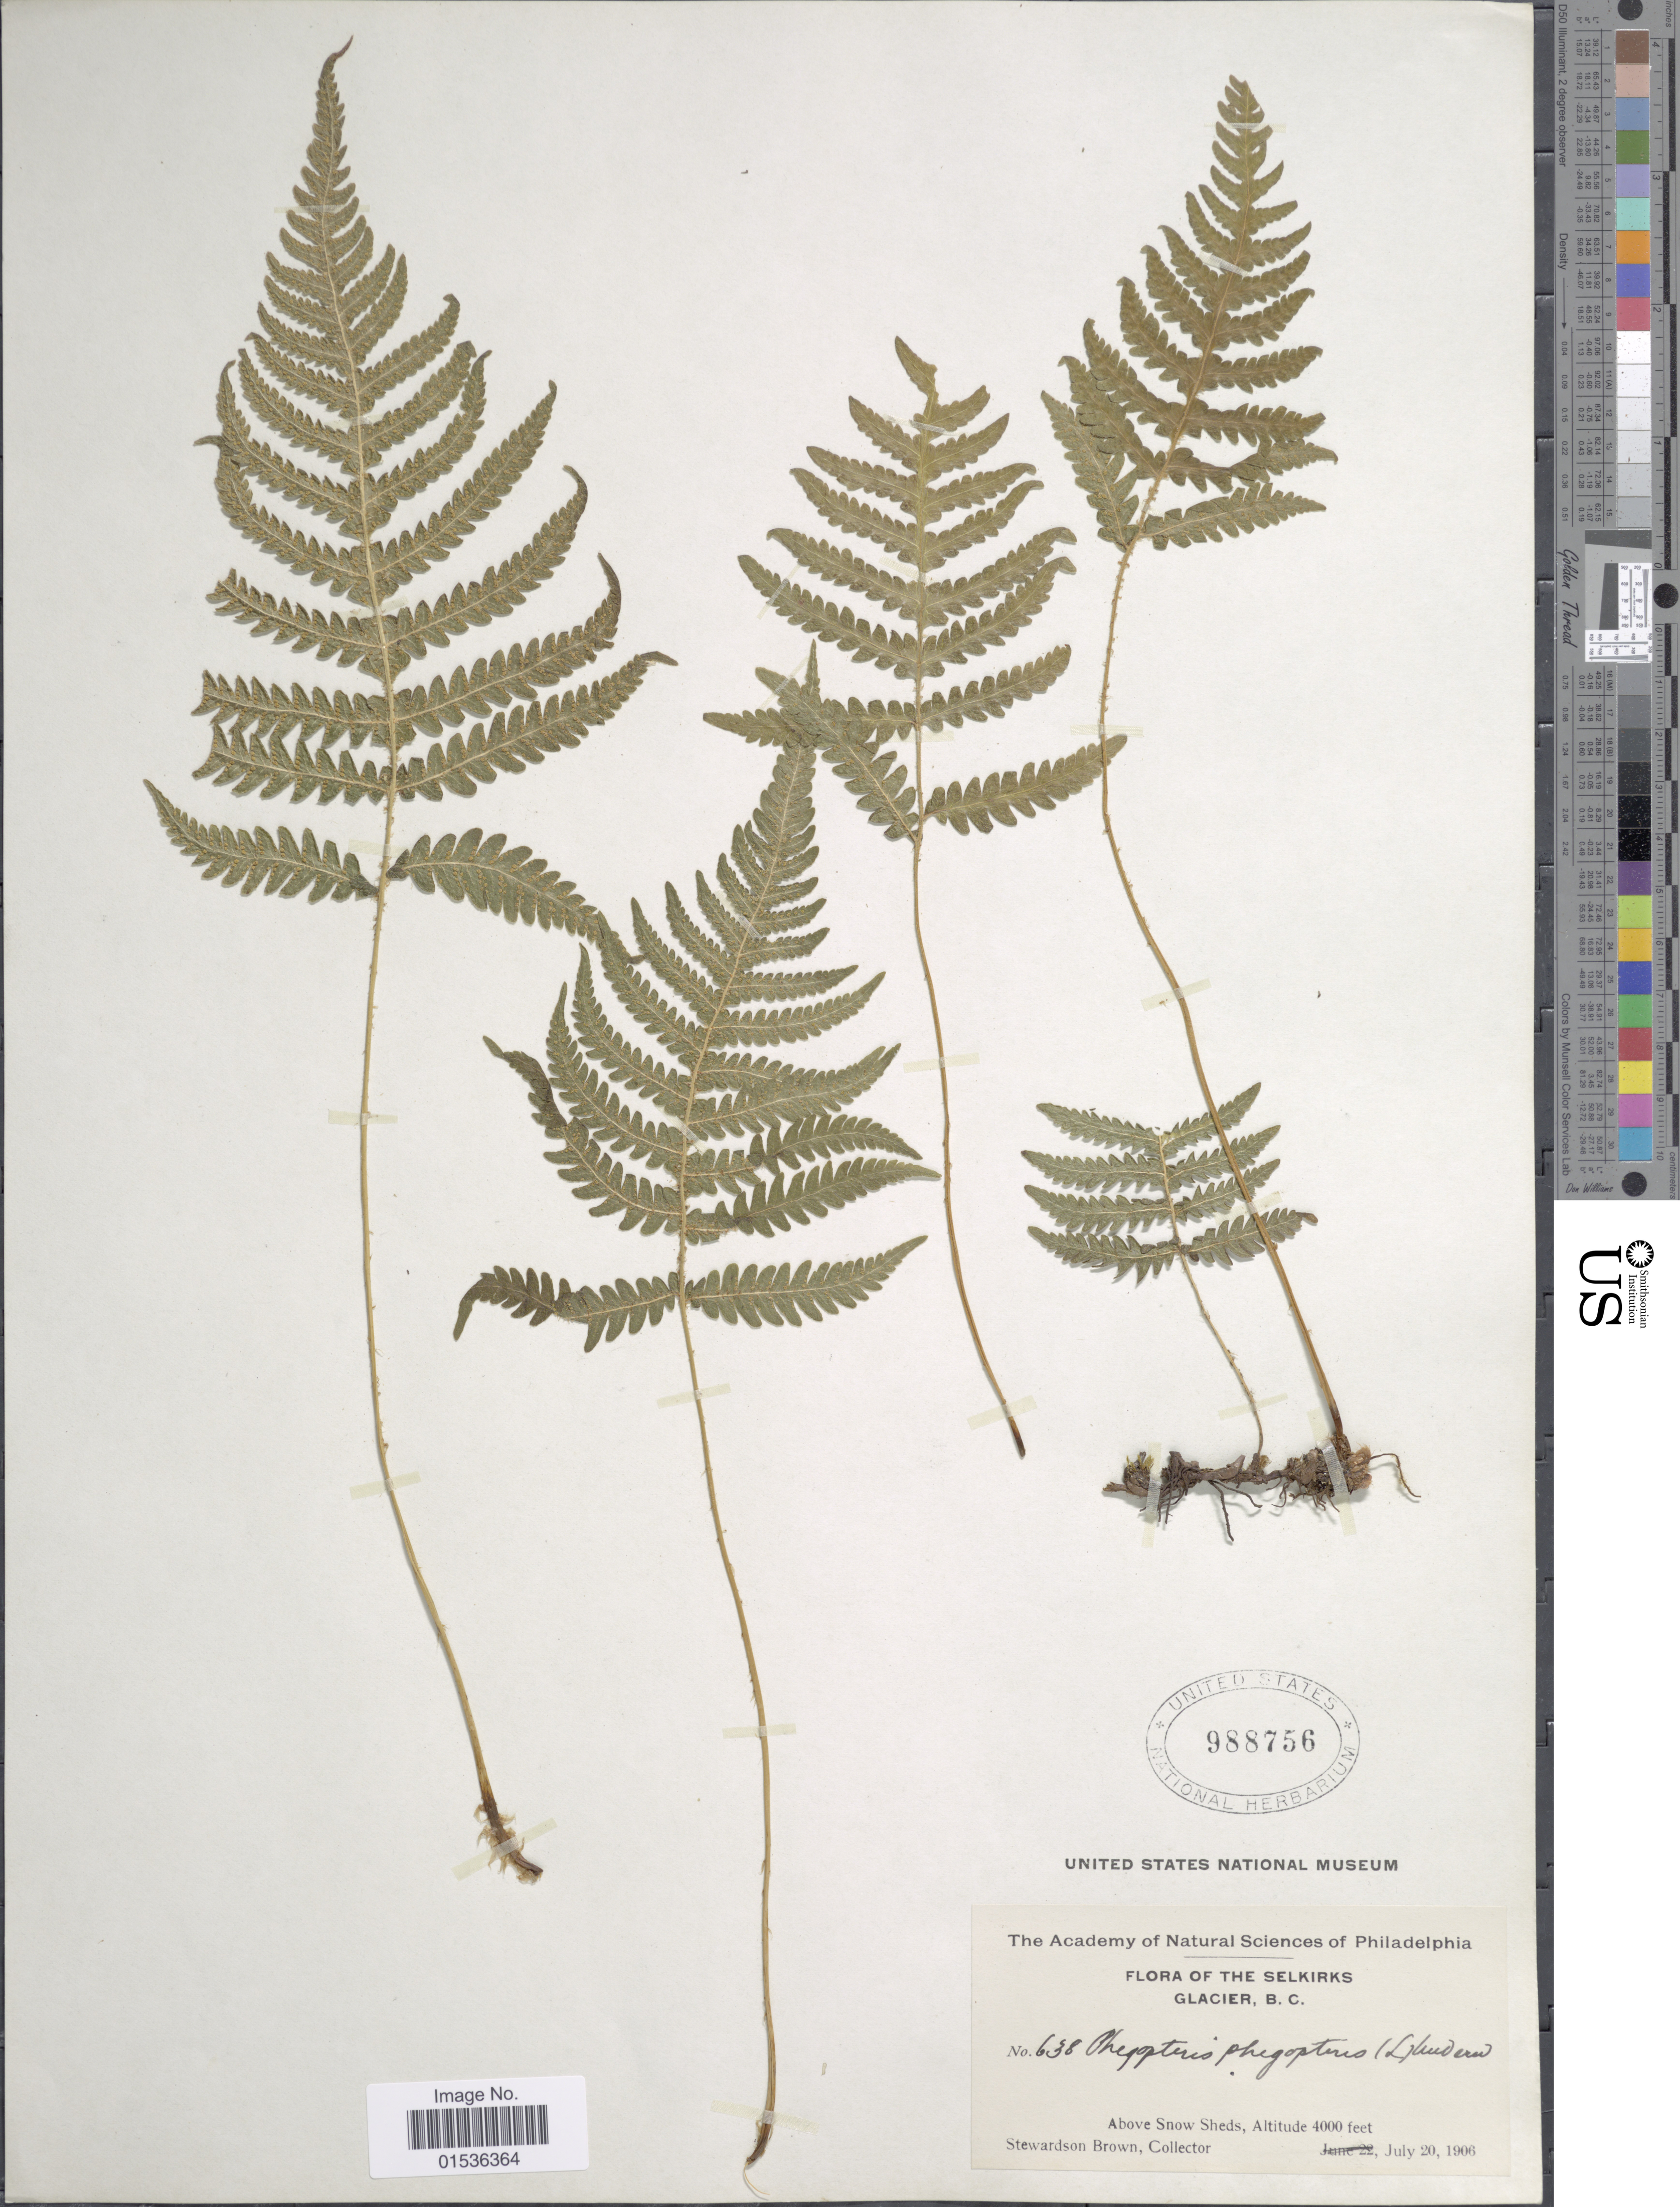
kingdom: Plantae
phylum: Tracheophyta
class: Polypodiopsida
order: Polypodiales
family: Thelypteridaceae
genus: Phegopteris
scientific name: Phegopteris connectilis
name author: (Michx.) Watt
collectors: S. Brown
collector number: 638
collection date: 1906-07-20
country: Canada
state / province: British Columbia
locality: Selkirks, Glacier, B.C. Above Snow Sheds.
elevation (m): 1219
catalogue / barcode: US 988756